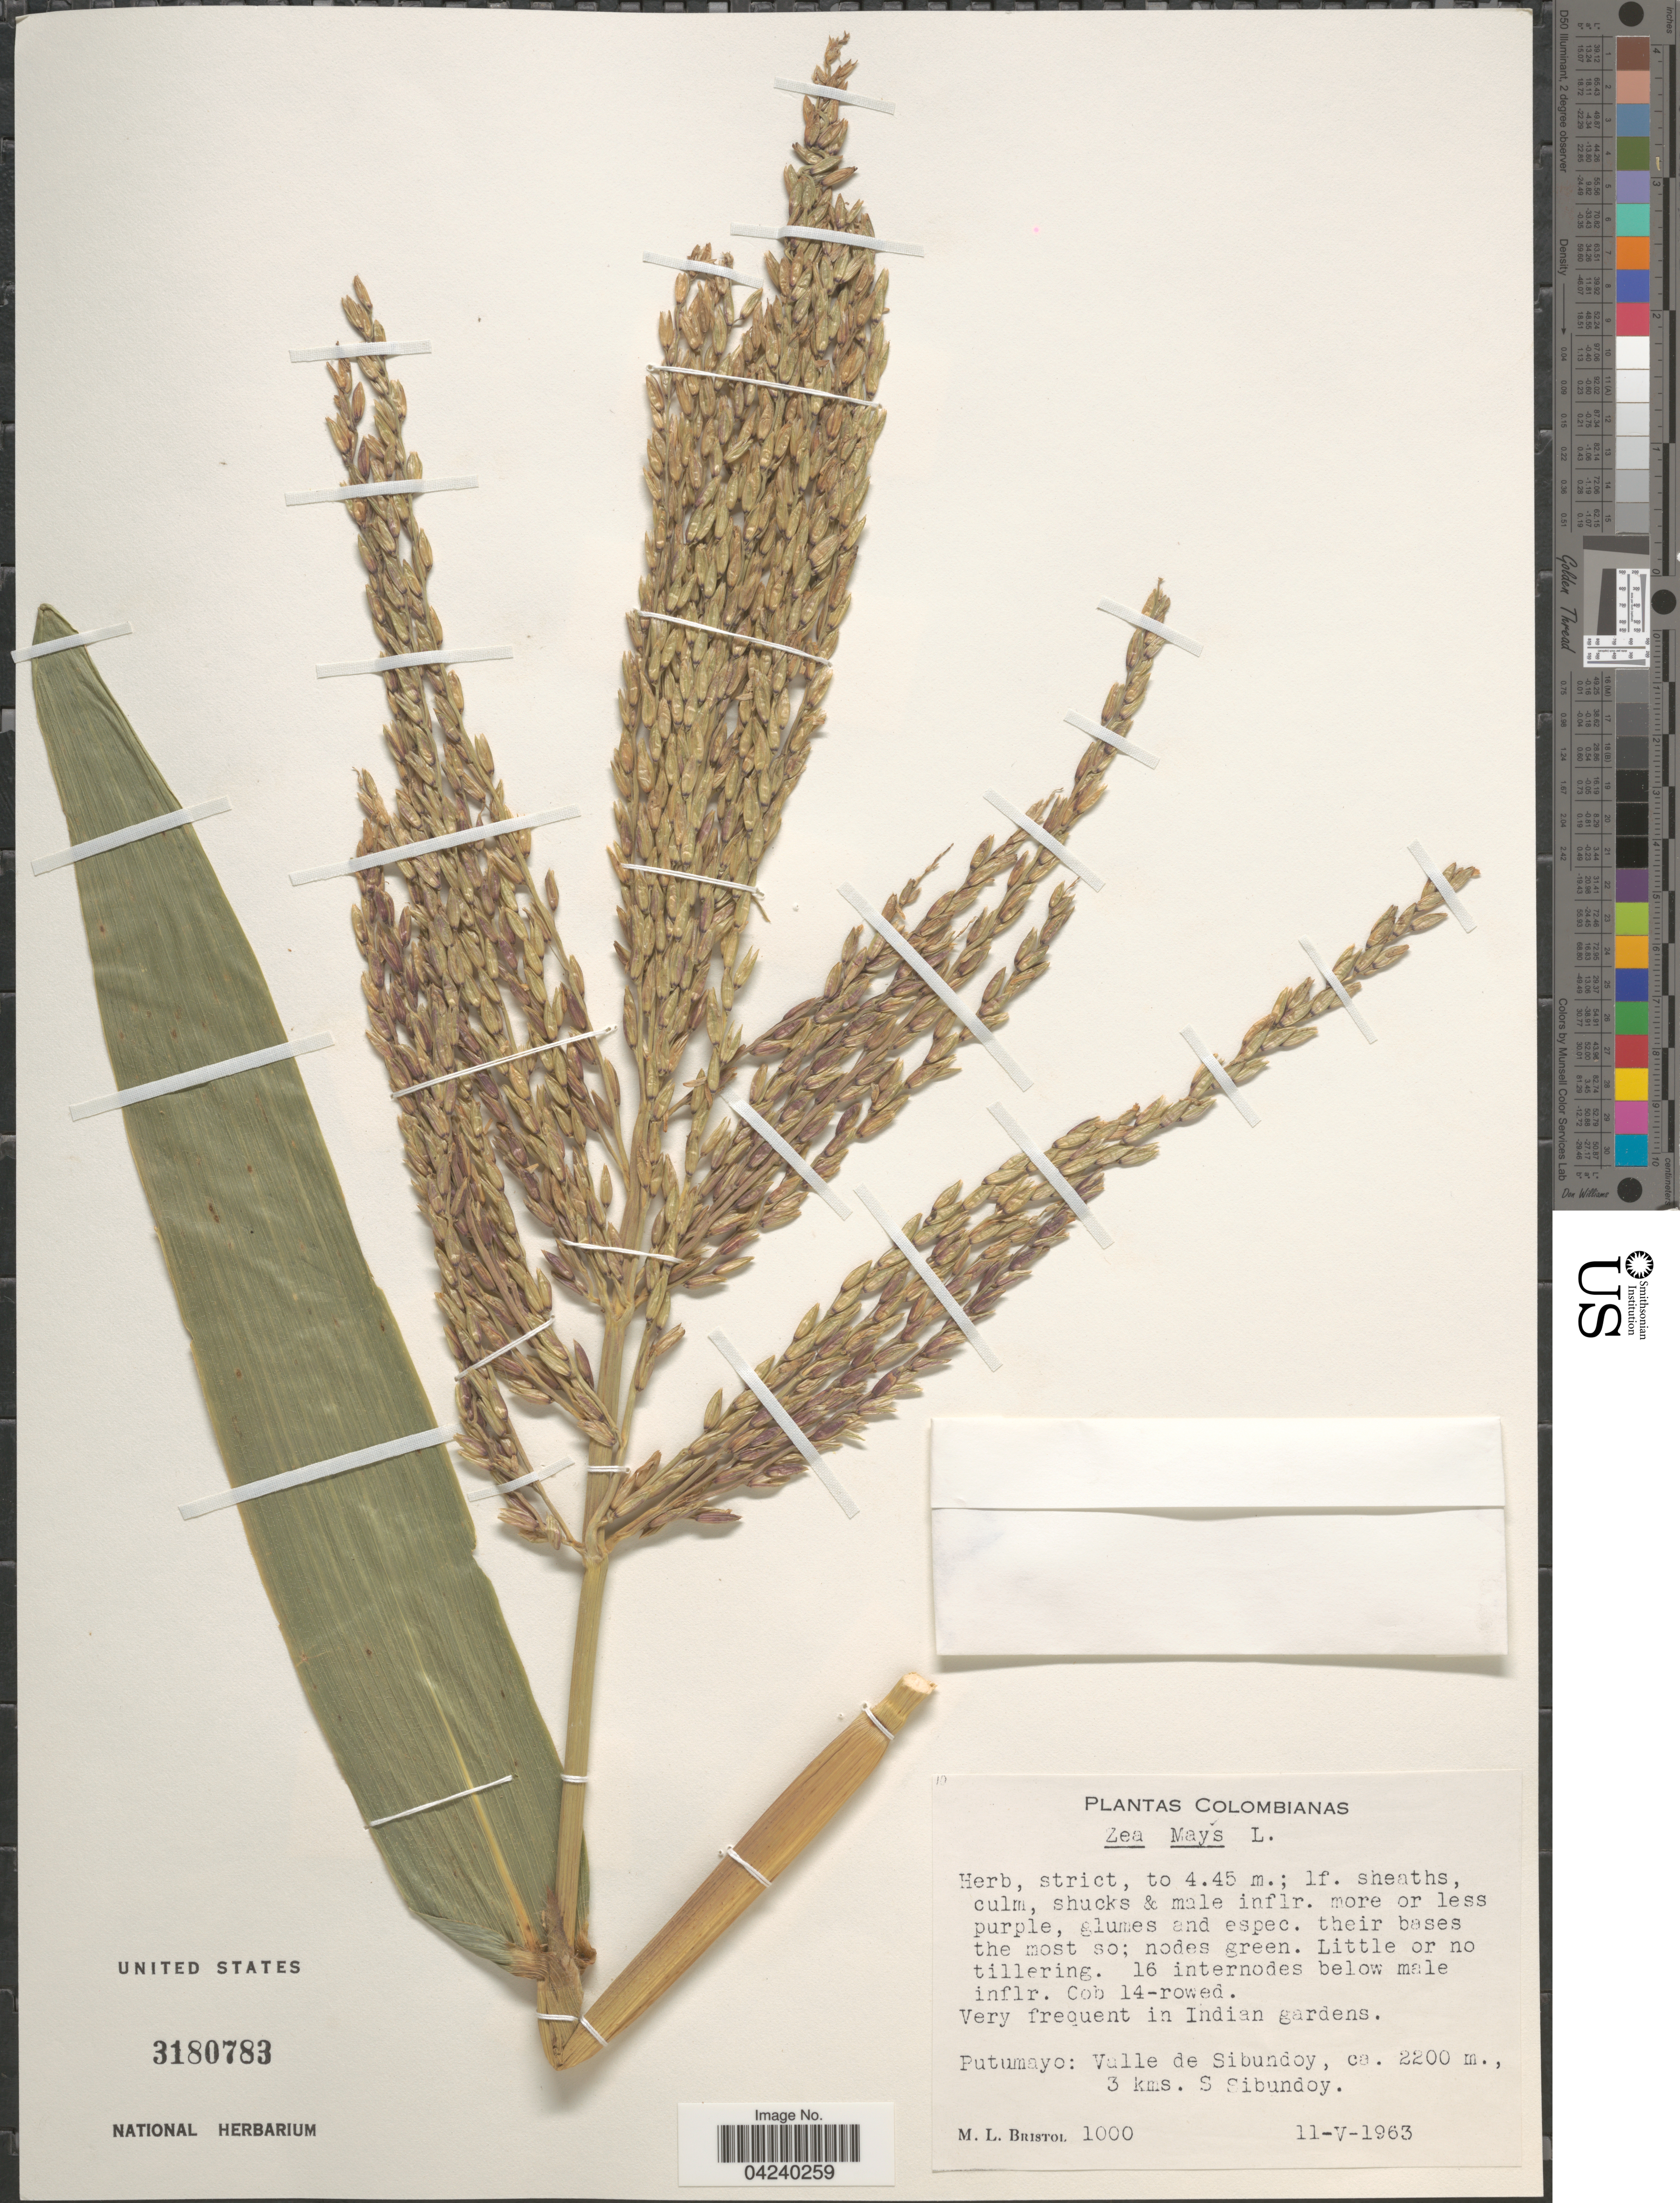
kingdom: Plantae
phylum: Tracheophyta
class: Liliopsida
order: Poales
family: Poaceae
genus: Zea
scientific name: Zea mays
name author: L.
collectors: M. L. Bristol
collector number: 1000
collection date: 1963-05-11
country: Colombia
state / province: Putumayo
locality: Valle de Sibundoy, 3 kms. S Sibundoy.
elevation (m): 2200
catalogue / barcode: US 3180783